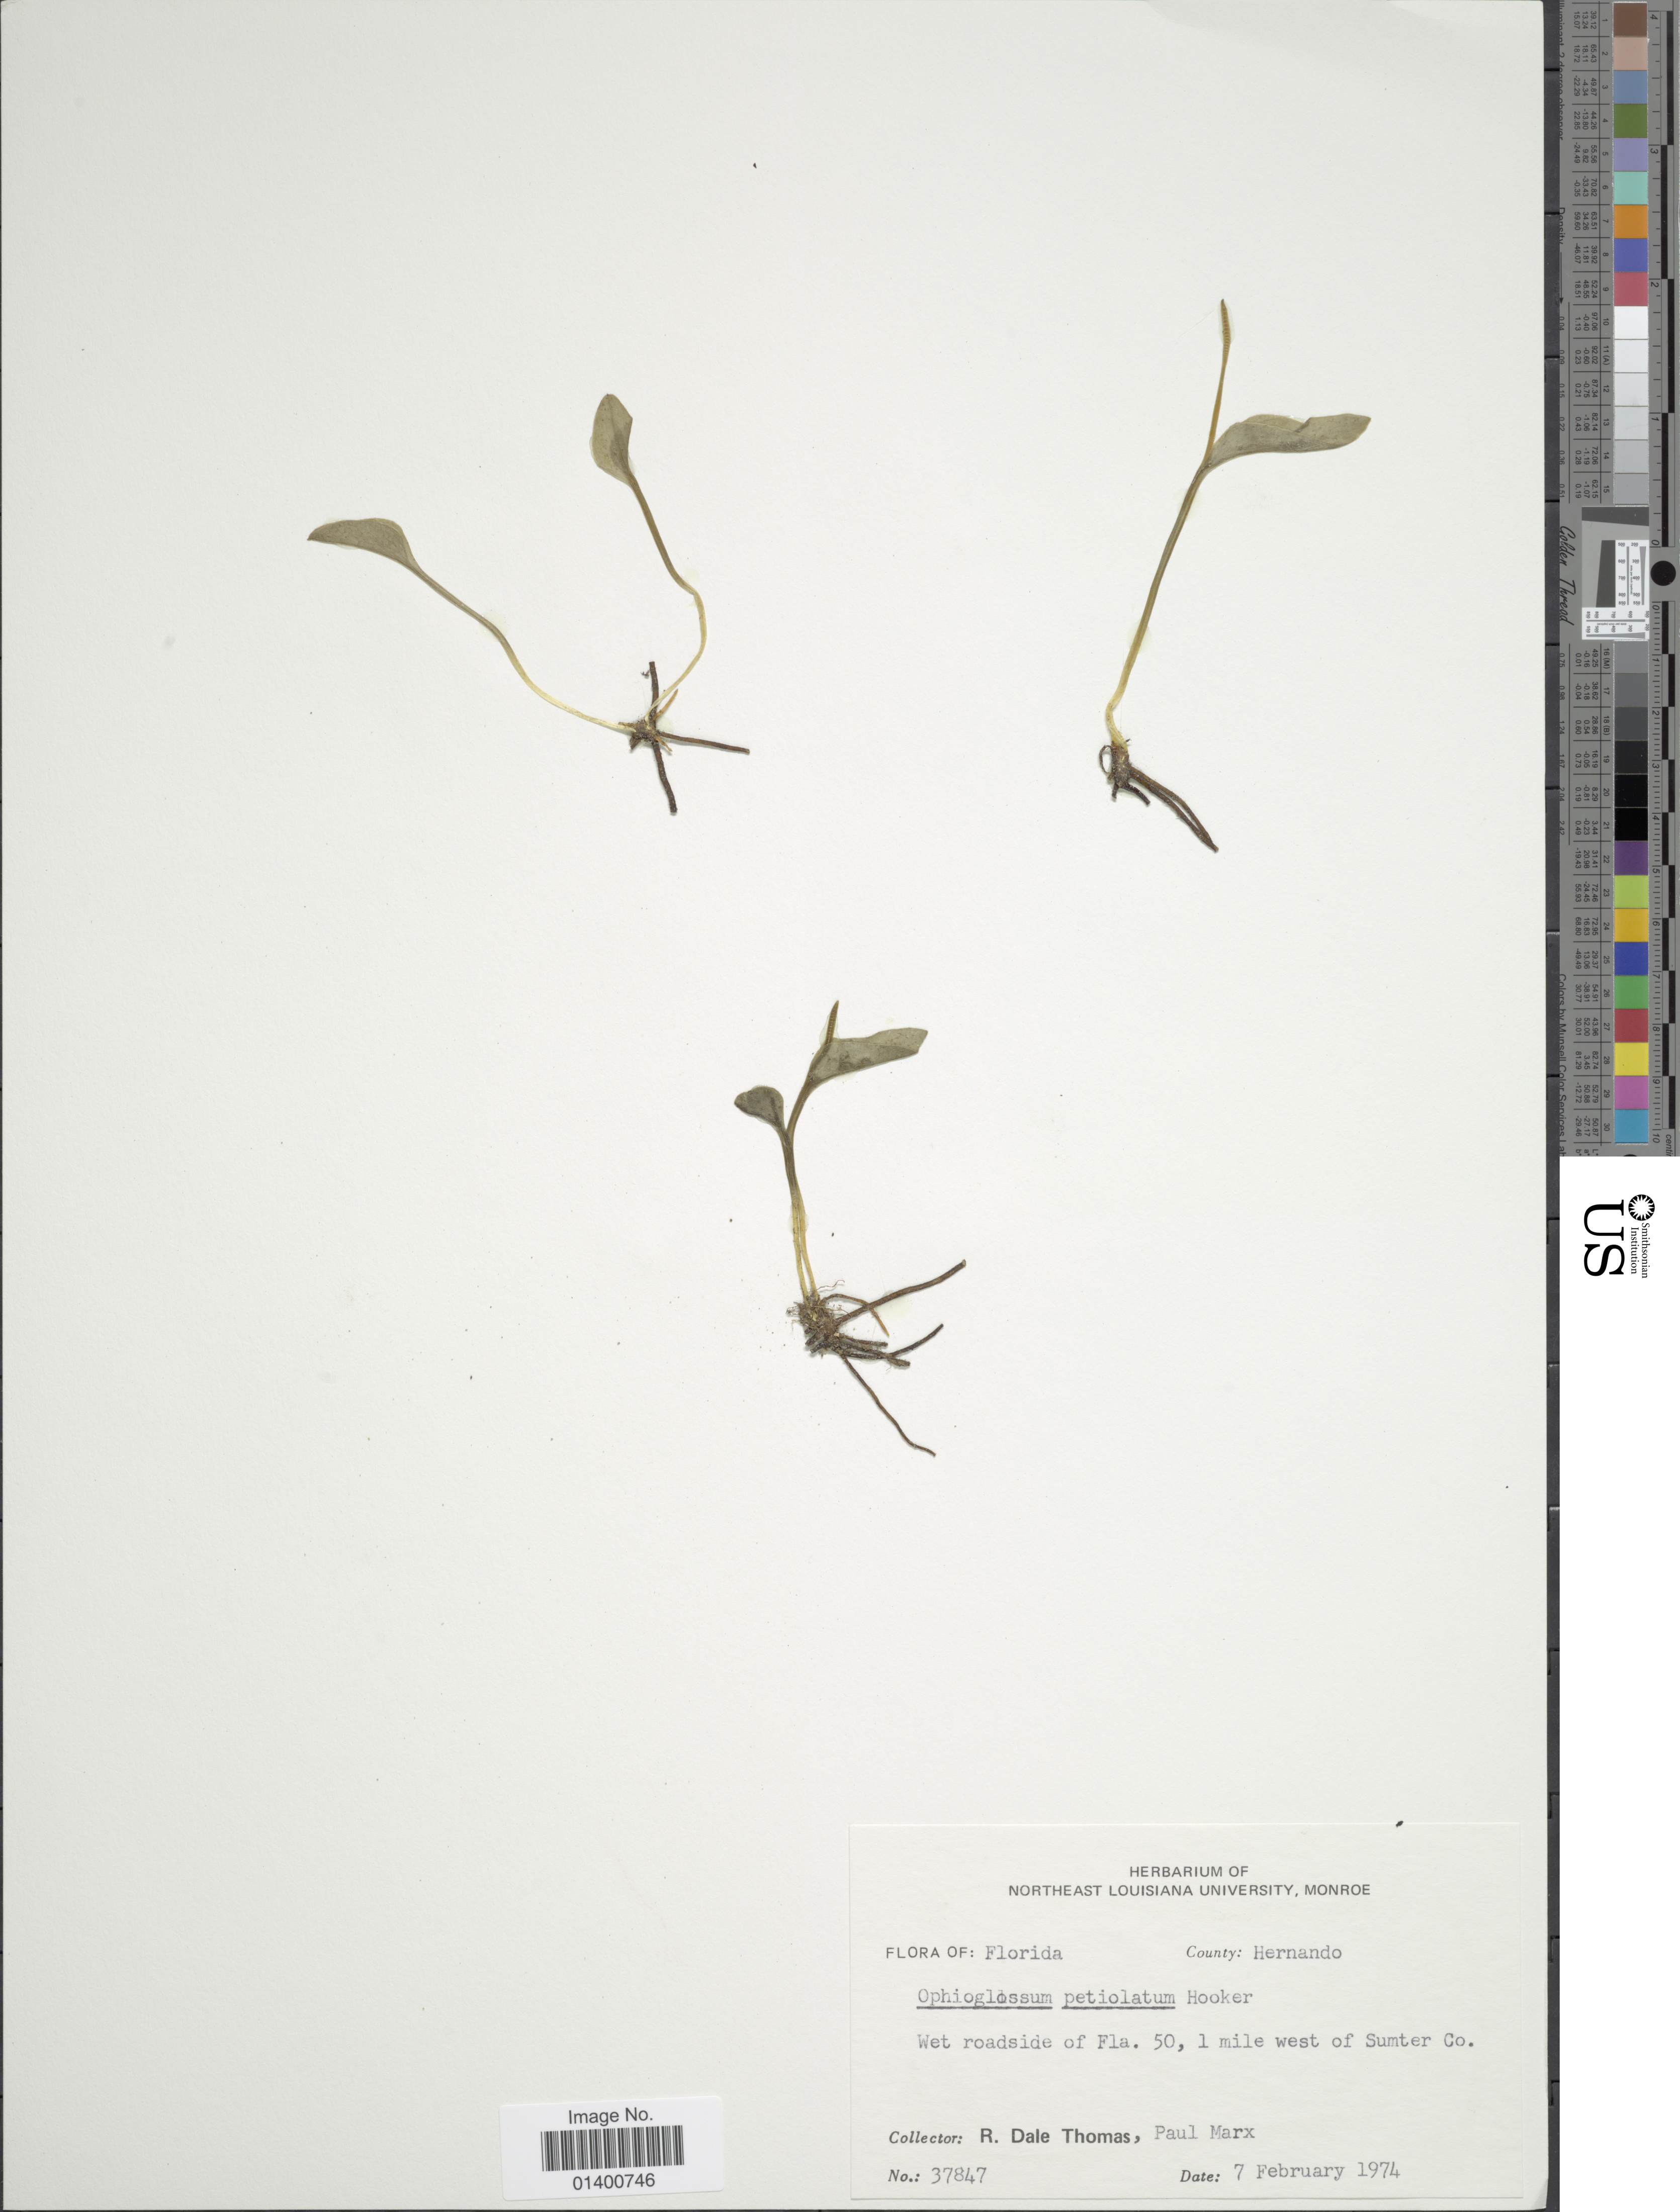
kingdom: Plantae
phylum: Tracheophyta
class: Polypodiopsida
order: Ophioglossales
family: Ophioglossaceae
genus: Ophioglossum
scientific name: Ophioglossum petiolatum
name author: Hook.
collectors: R. Thomas & P. Marx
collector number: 37847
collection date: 1974-02-07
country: United States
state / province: Florida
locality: County Hernando, west roadside of Fla. 50, 1 mile west of Sumter Co.